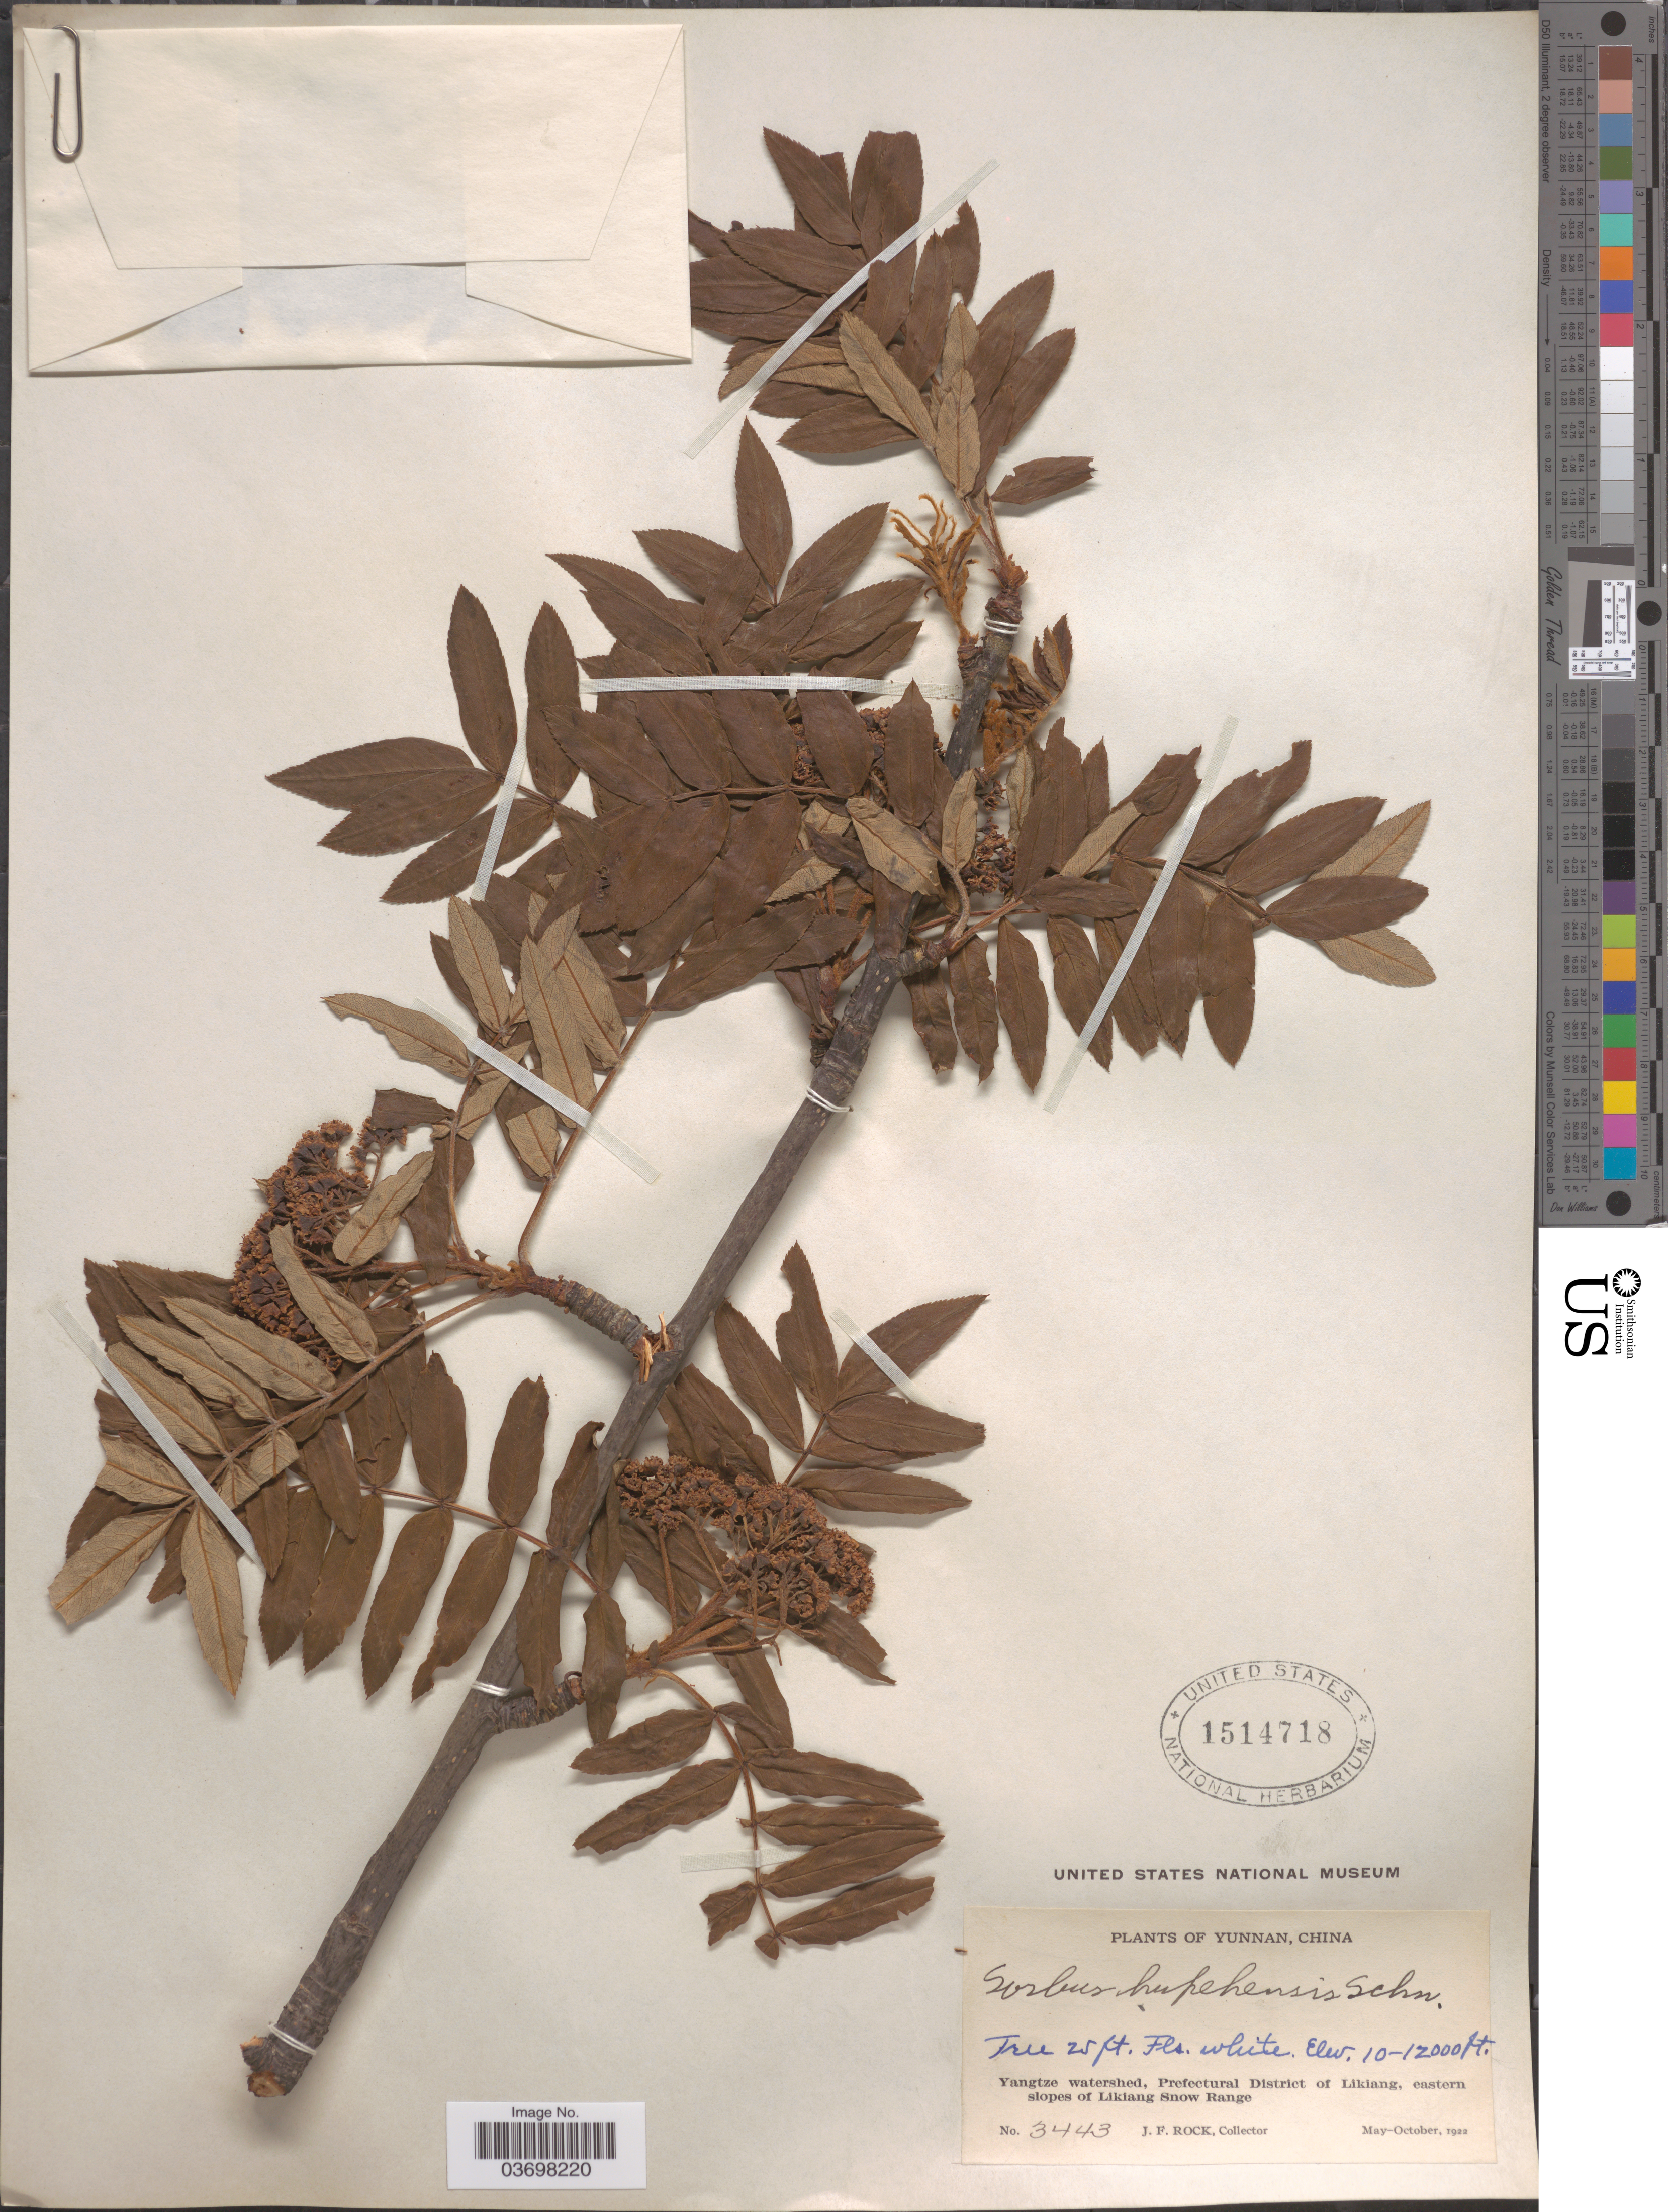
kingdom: Plantae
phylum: Tracheophyta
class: Magnoliopsida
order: Rosales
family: Rosaceae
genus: Sorbus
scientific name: Sorbus discolor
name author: hort.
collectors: J. Rock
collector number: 3443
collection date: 1922-05/1922-10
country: China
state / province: Yunnan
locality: Yangtze watershed, Prefectural District of Likiang, eastern slopes of Likiang Snow Range.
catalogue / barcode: US 1514718